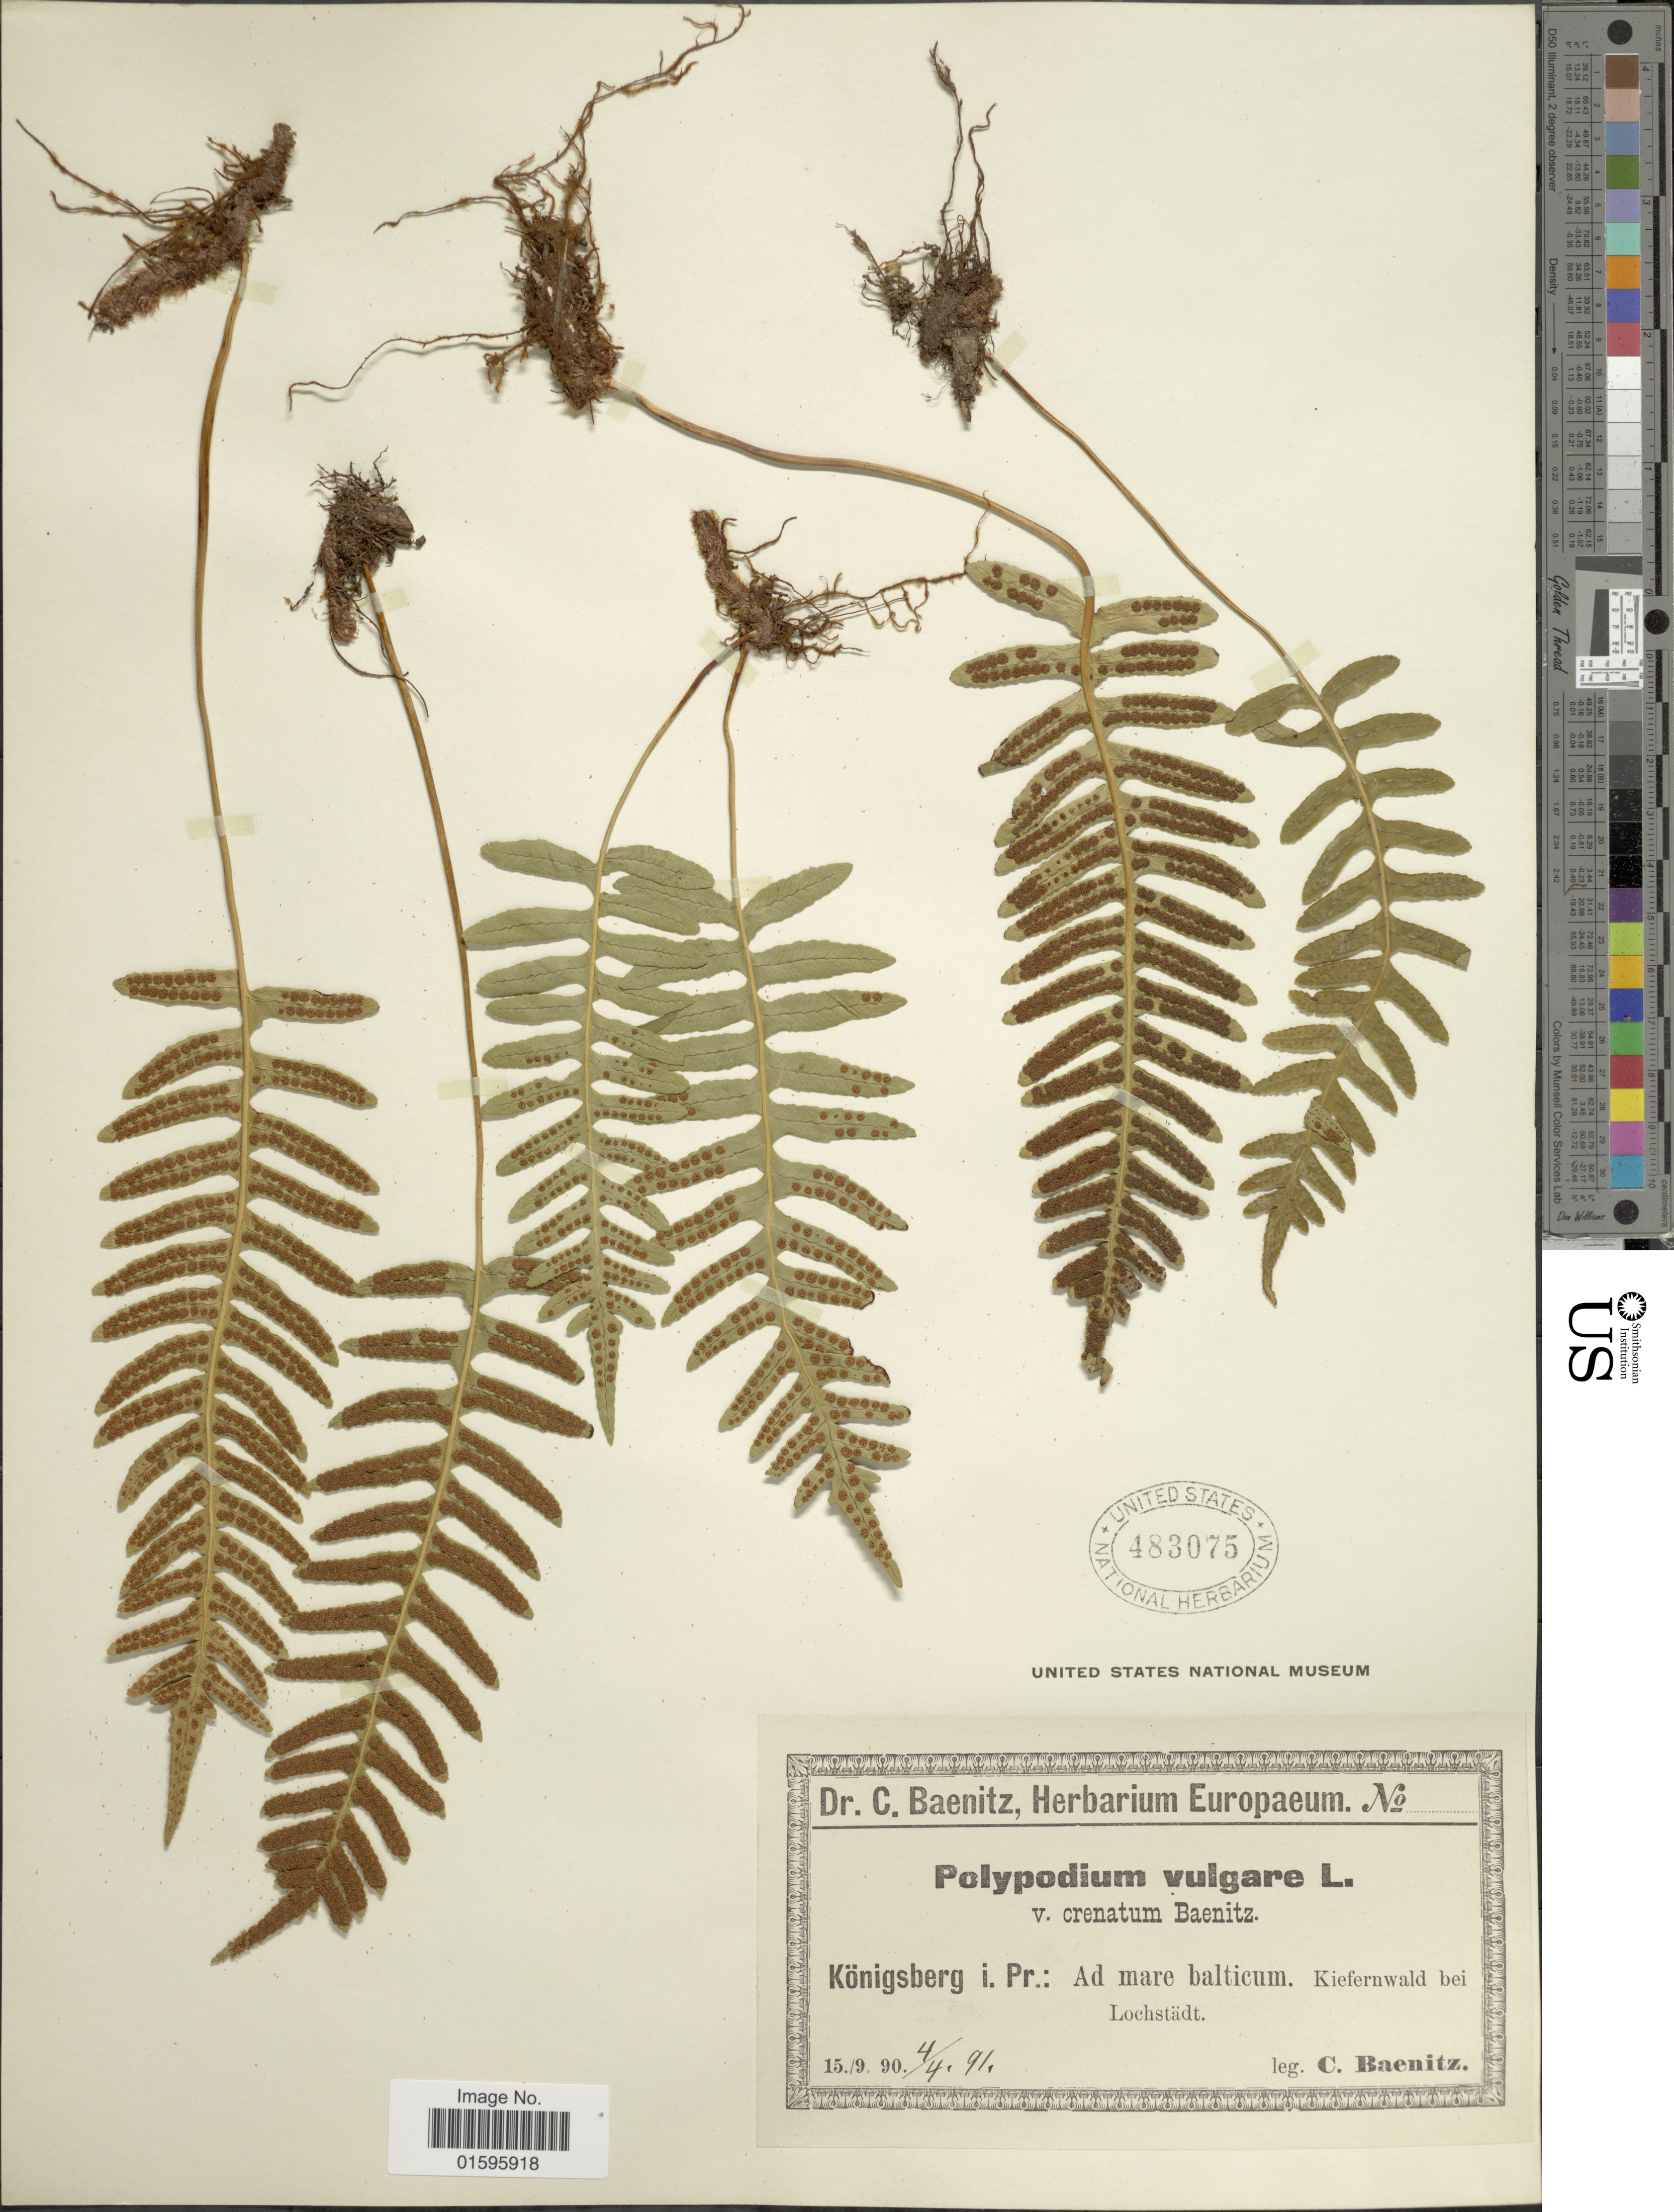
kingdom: Plantae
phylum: Tracheophyta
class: Polypodiopsida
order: Polypodiales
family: Polypodiaceae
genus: Polypodium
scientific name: Polypodium vulgare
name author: L.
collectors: C. G. Baenitz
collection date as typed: Transcribed d/m/y: 15/9/90 to 4/4/91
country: Germany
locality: Konigsberg i. Pr.: ad mare balticum, Kiefernwald bei Lochstadt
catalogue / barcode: US 483075